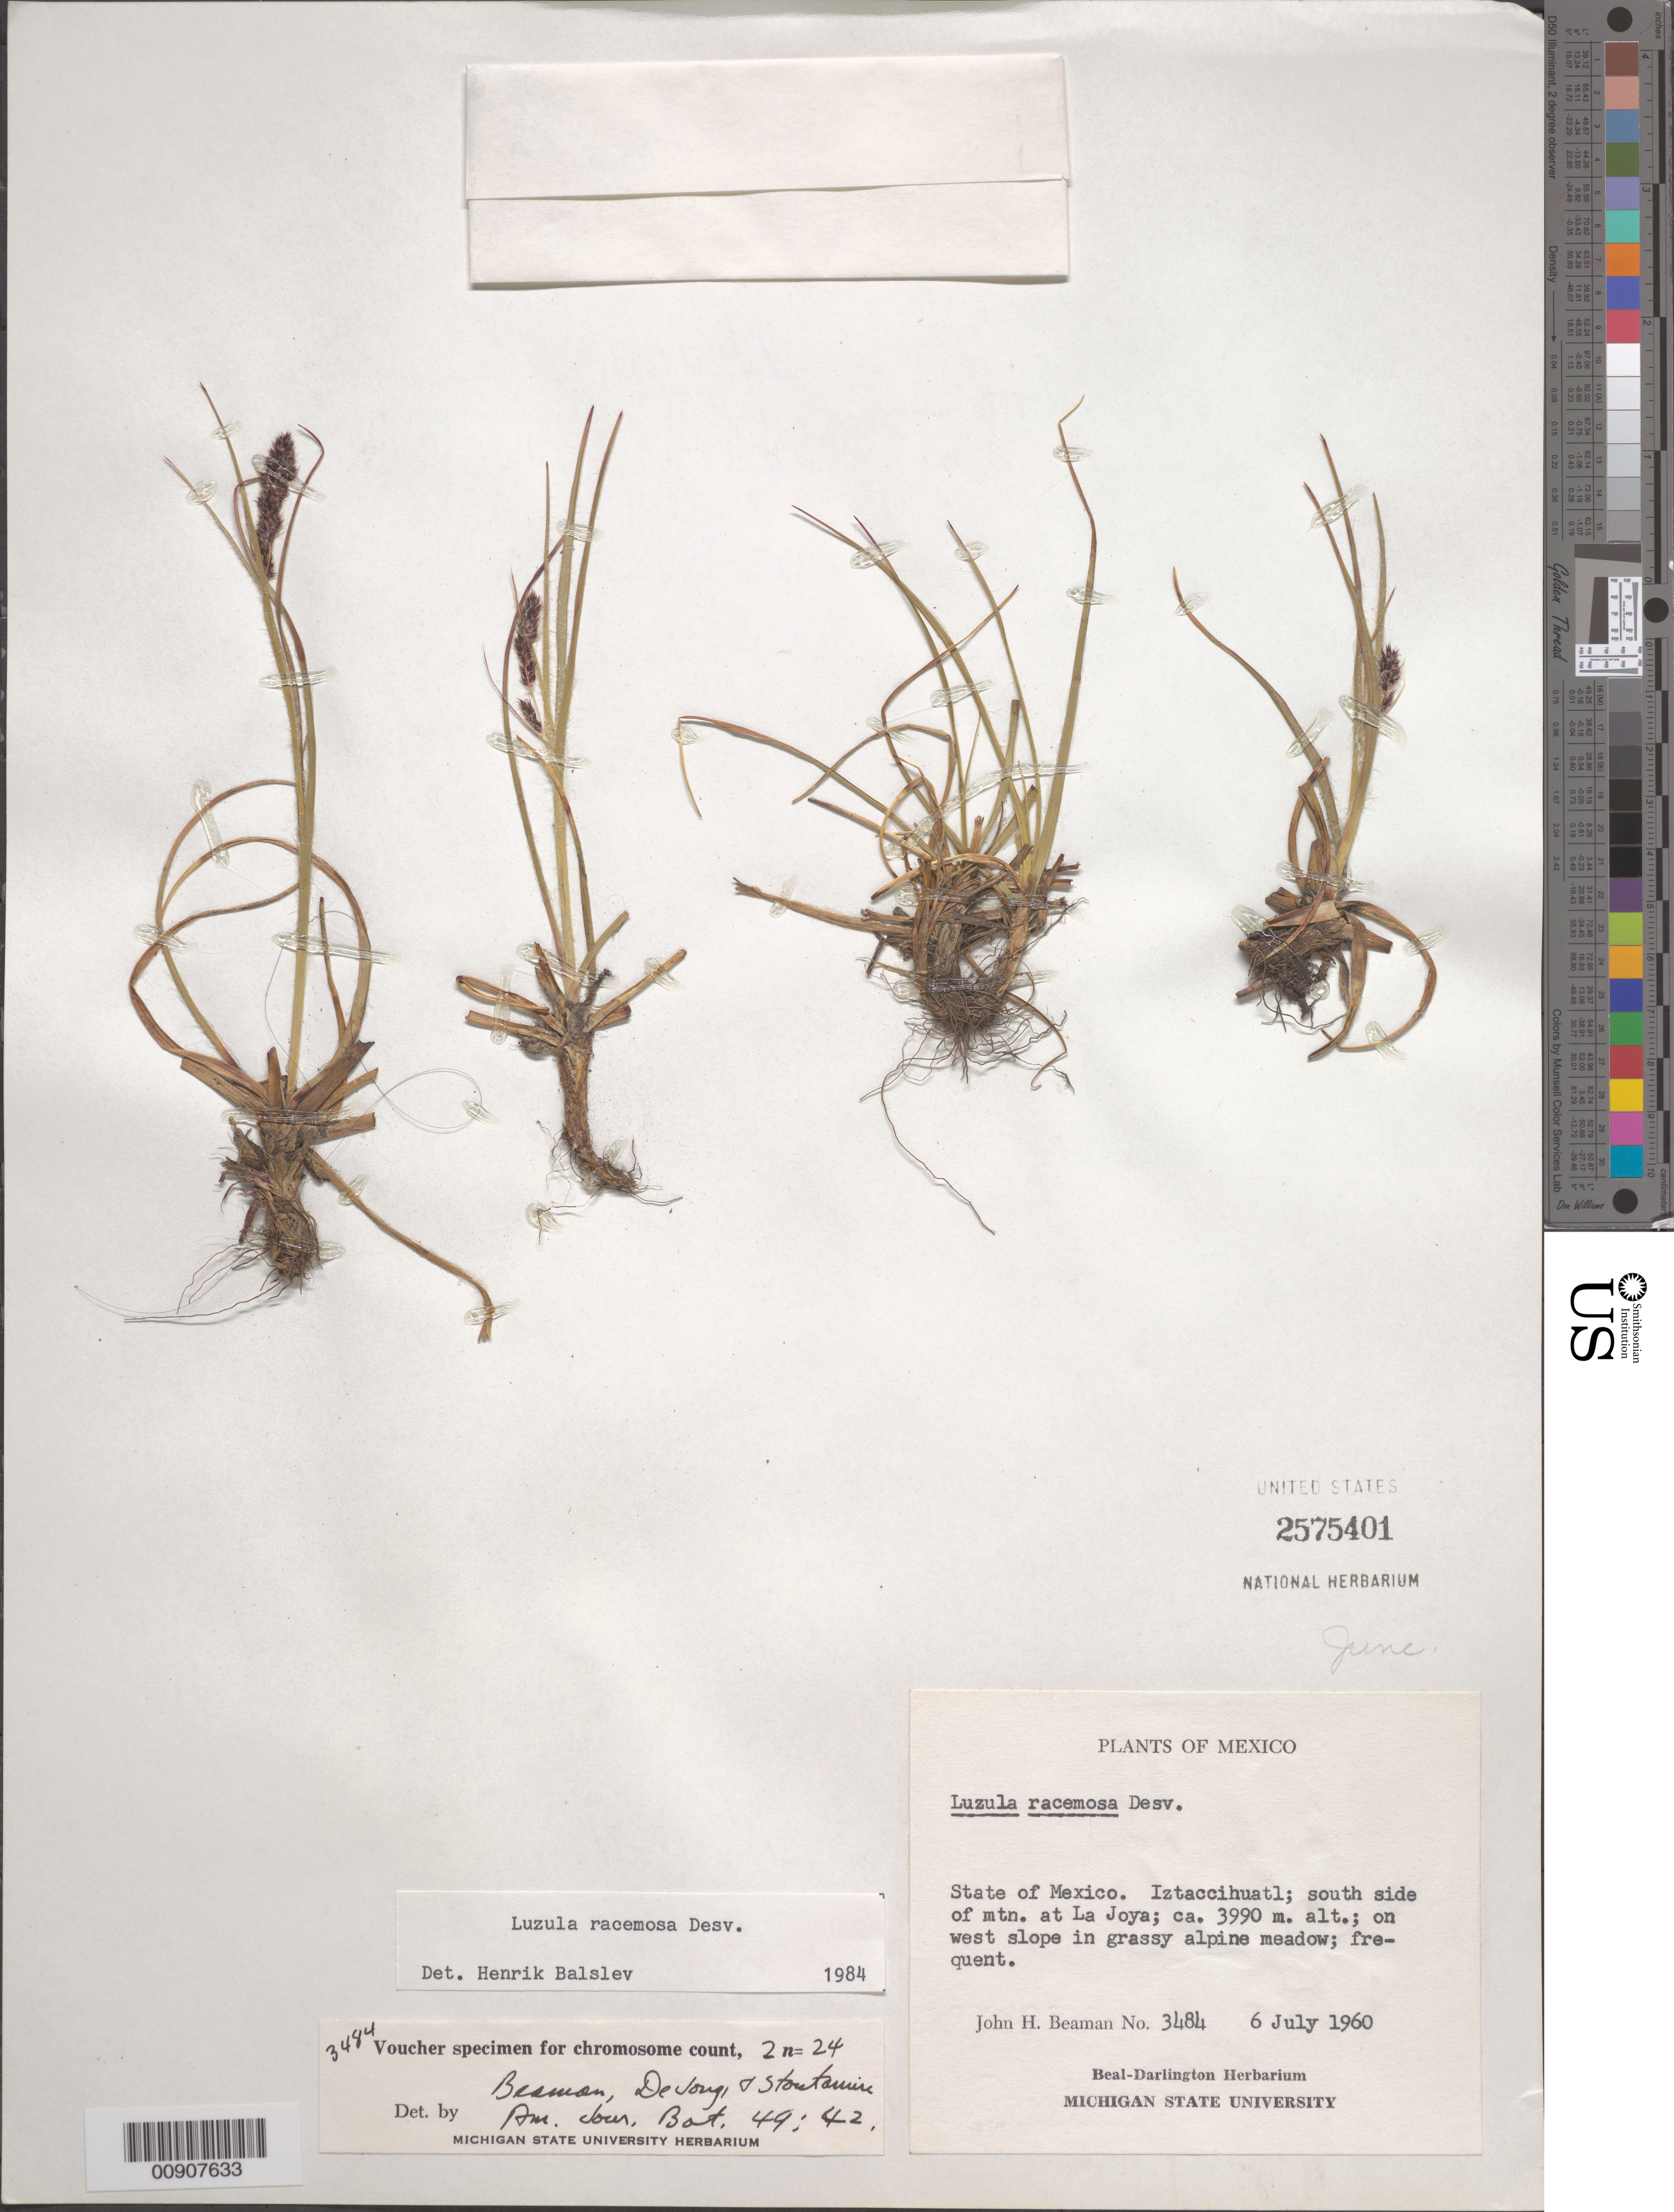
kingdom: Plantae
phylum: Tracheophyta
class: Liliopsida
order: Poales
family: Juncaceae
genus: Luzula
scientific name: Luzula racemosa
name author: Desv.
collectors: J. H. Beaman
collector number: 3484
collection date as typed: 06 Jul 1960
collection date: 1960-07-06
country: Mexico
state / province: México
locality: State of México. Iztaccihuatl; south side of mtn. at La Joya. On west slope.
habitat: On west slope in grassy alpine meadow.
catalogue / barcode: US 2575401